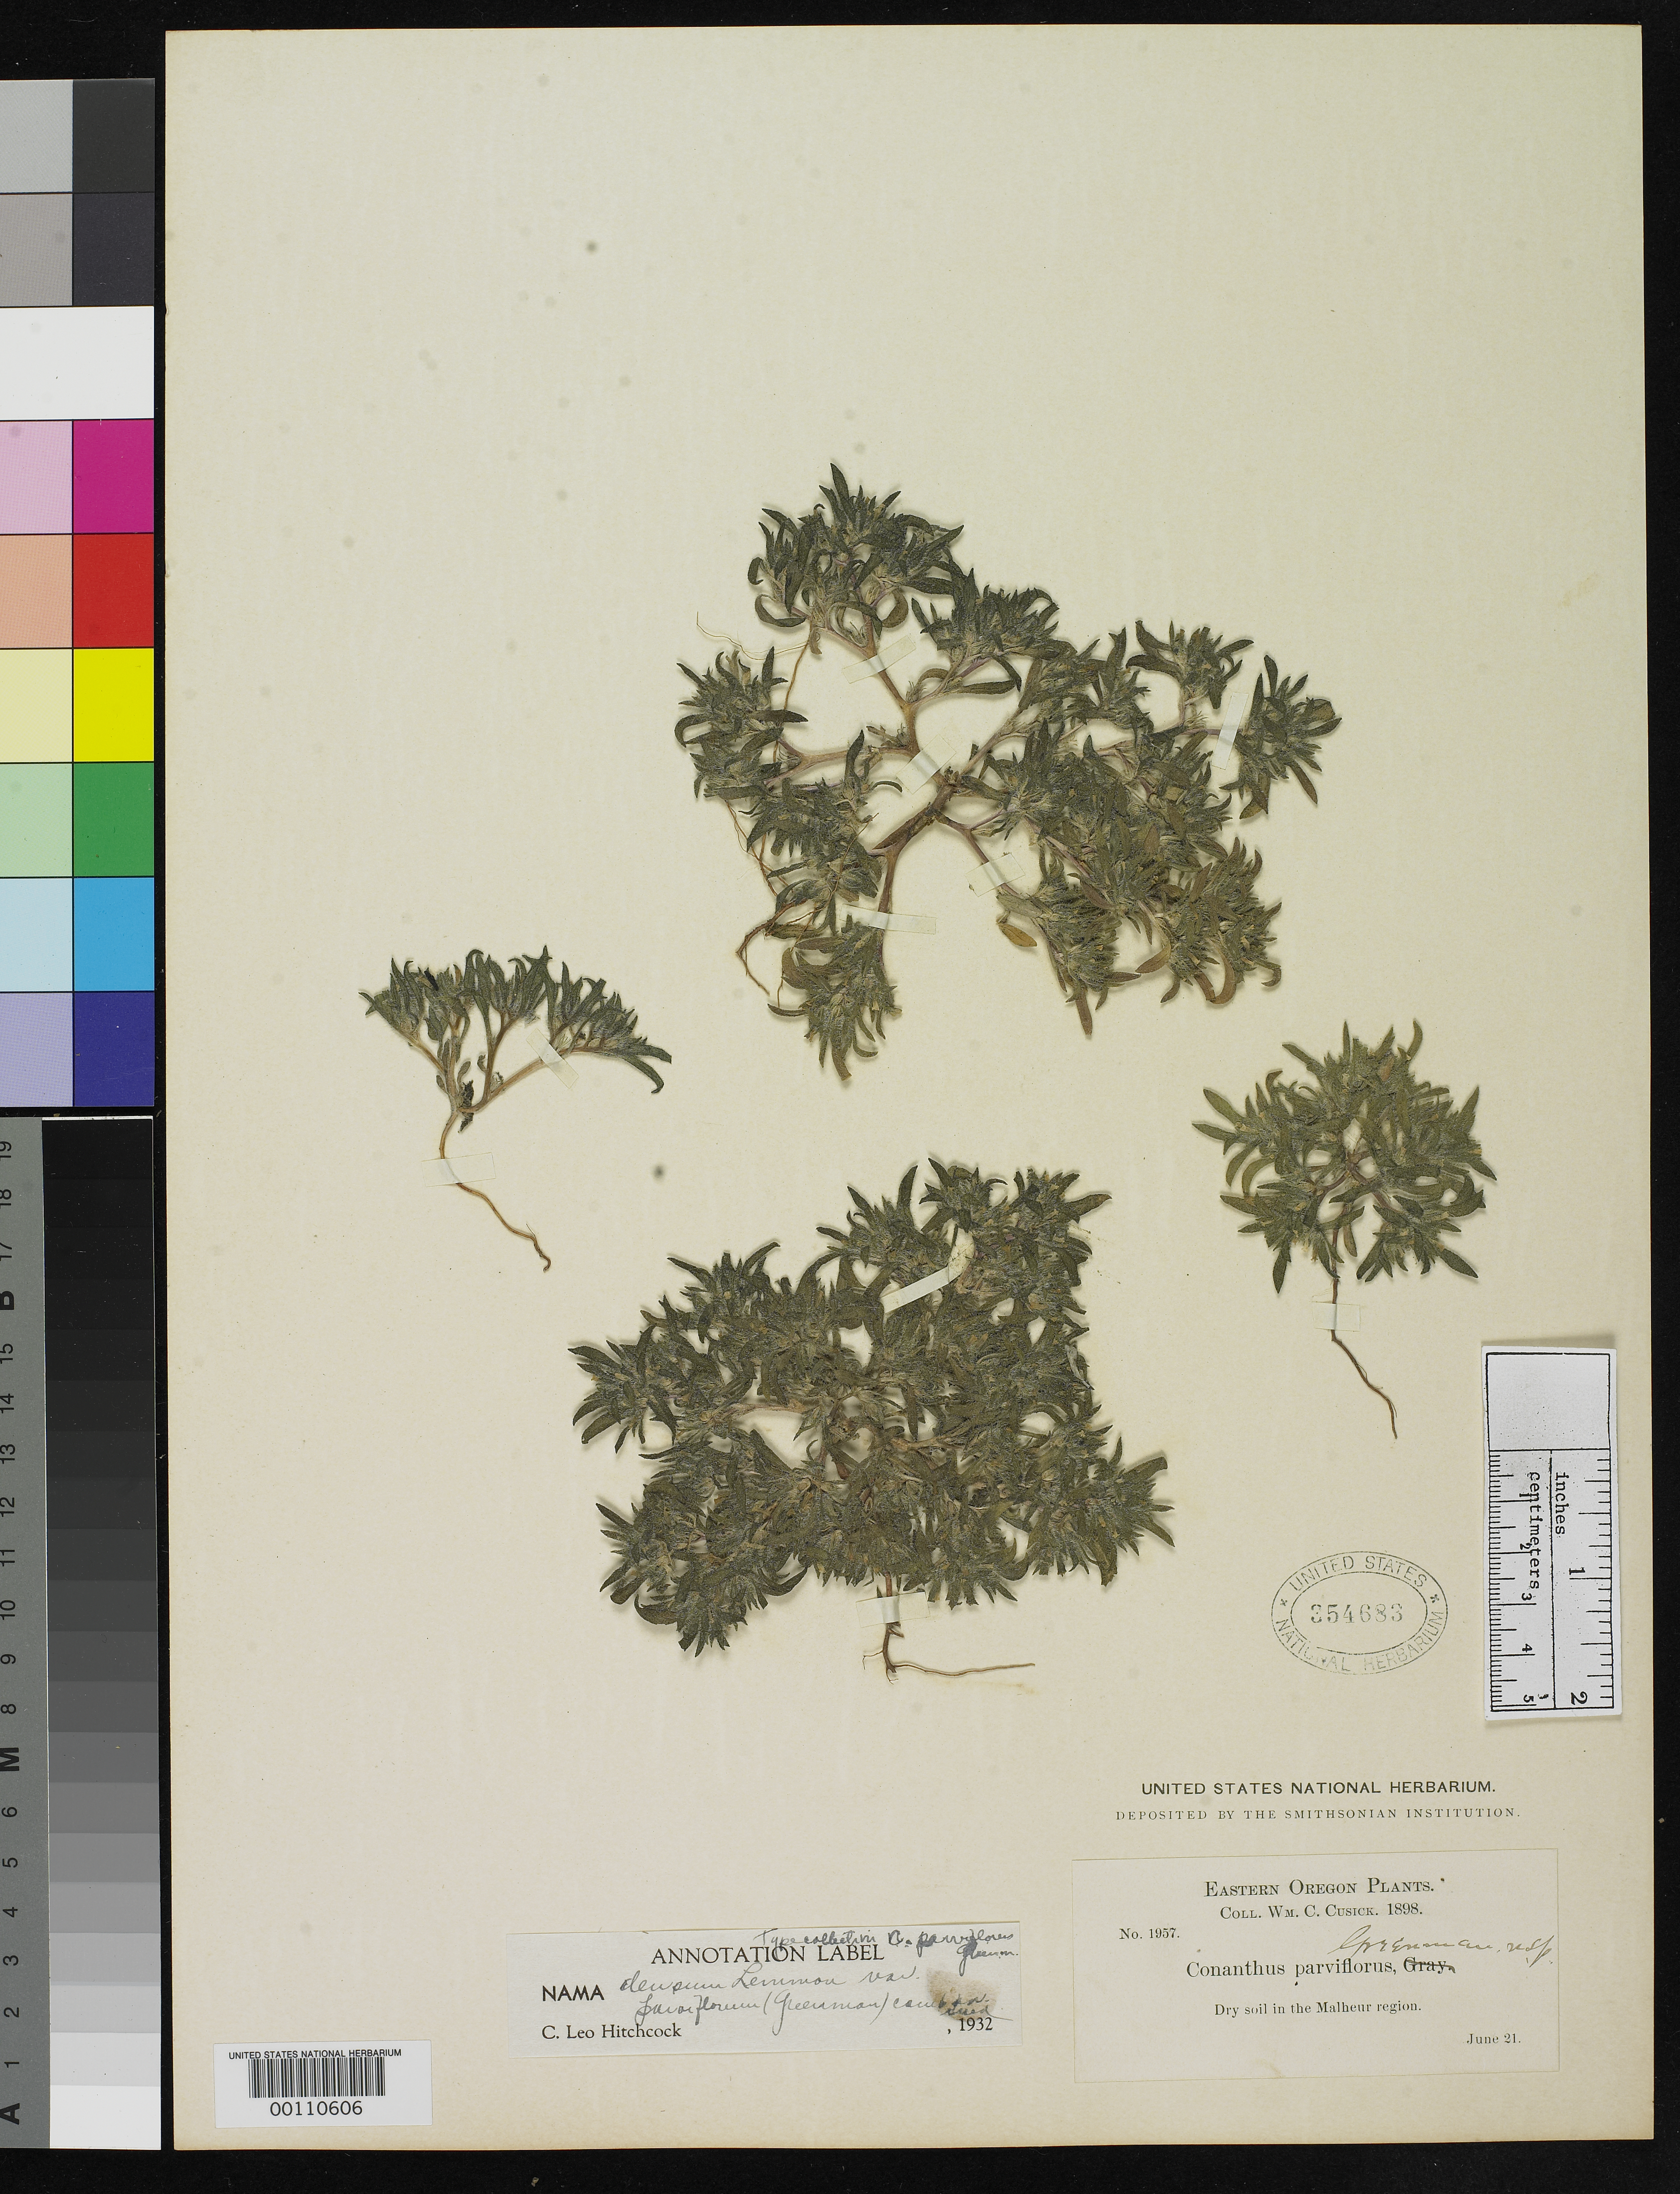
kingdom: Plantae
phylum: Tracheophyta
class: Magnoliopsida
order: Boraginales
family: Namaceae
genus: Conanthus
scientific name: Conanthus parviflorus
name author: Greene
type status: Isosyntype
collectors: W. C. Cusick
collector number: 1957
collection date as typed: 21 Jun 1898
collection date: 1898-06-21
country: United States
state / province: Oregon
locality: The Malheur.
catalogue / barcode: US 354683